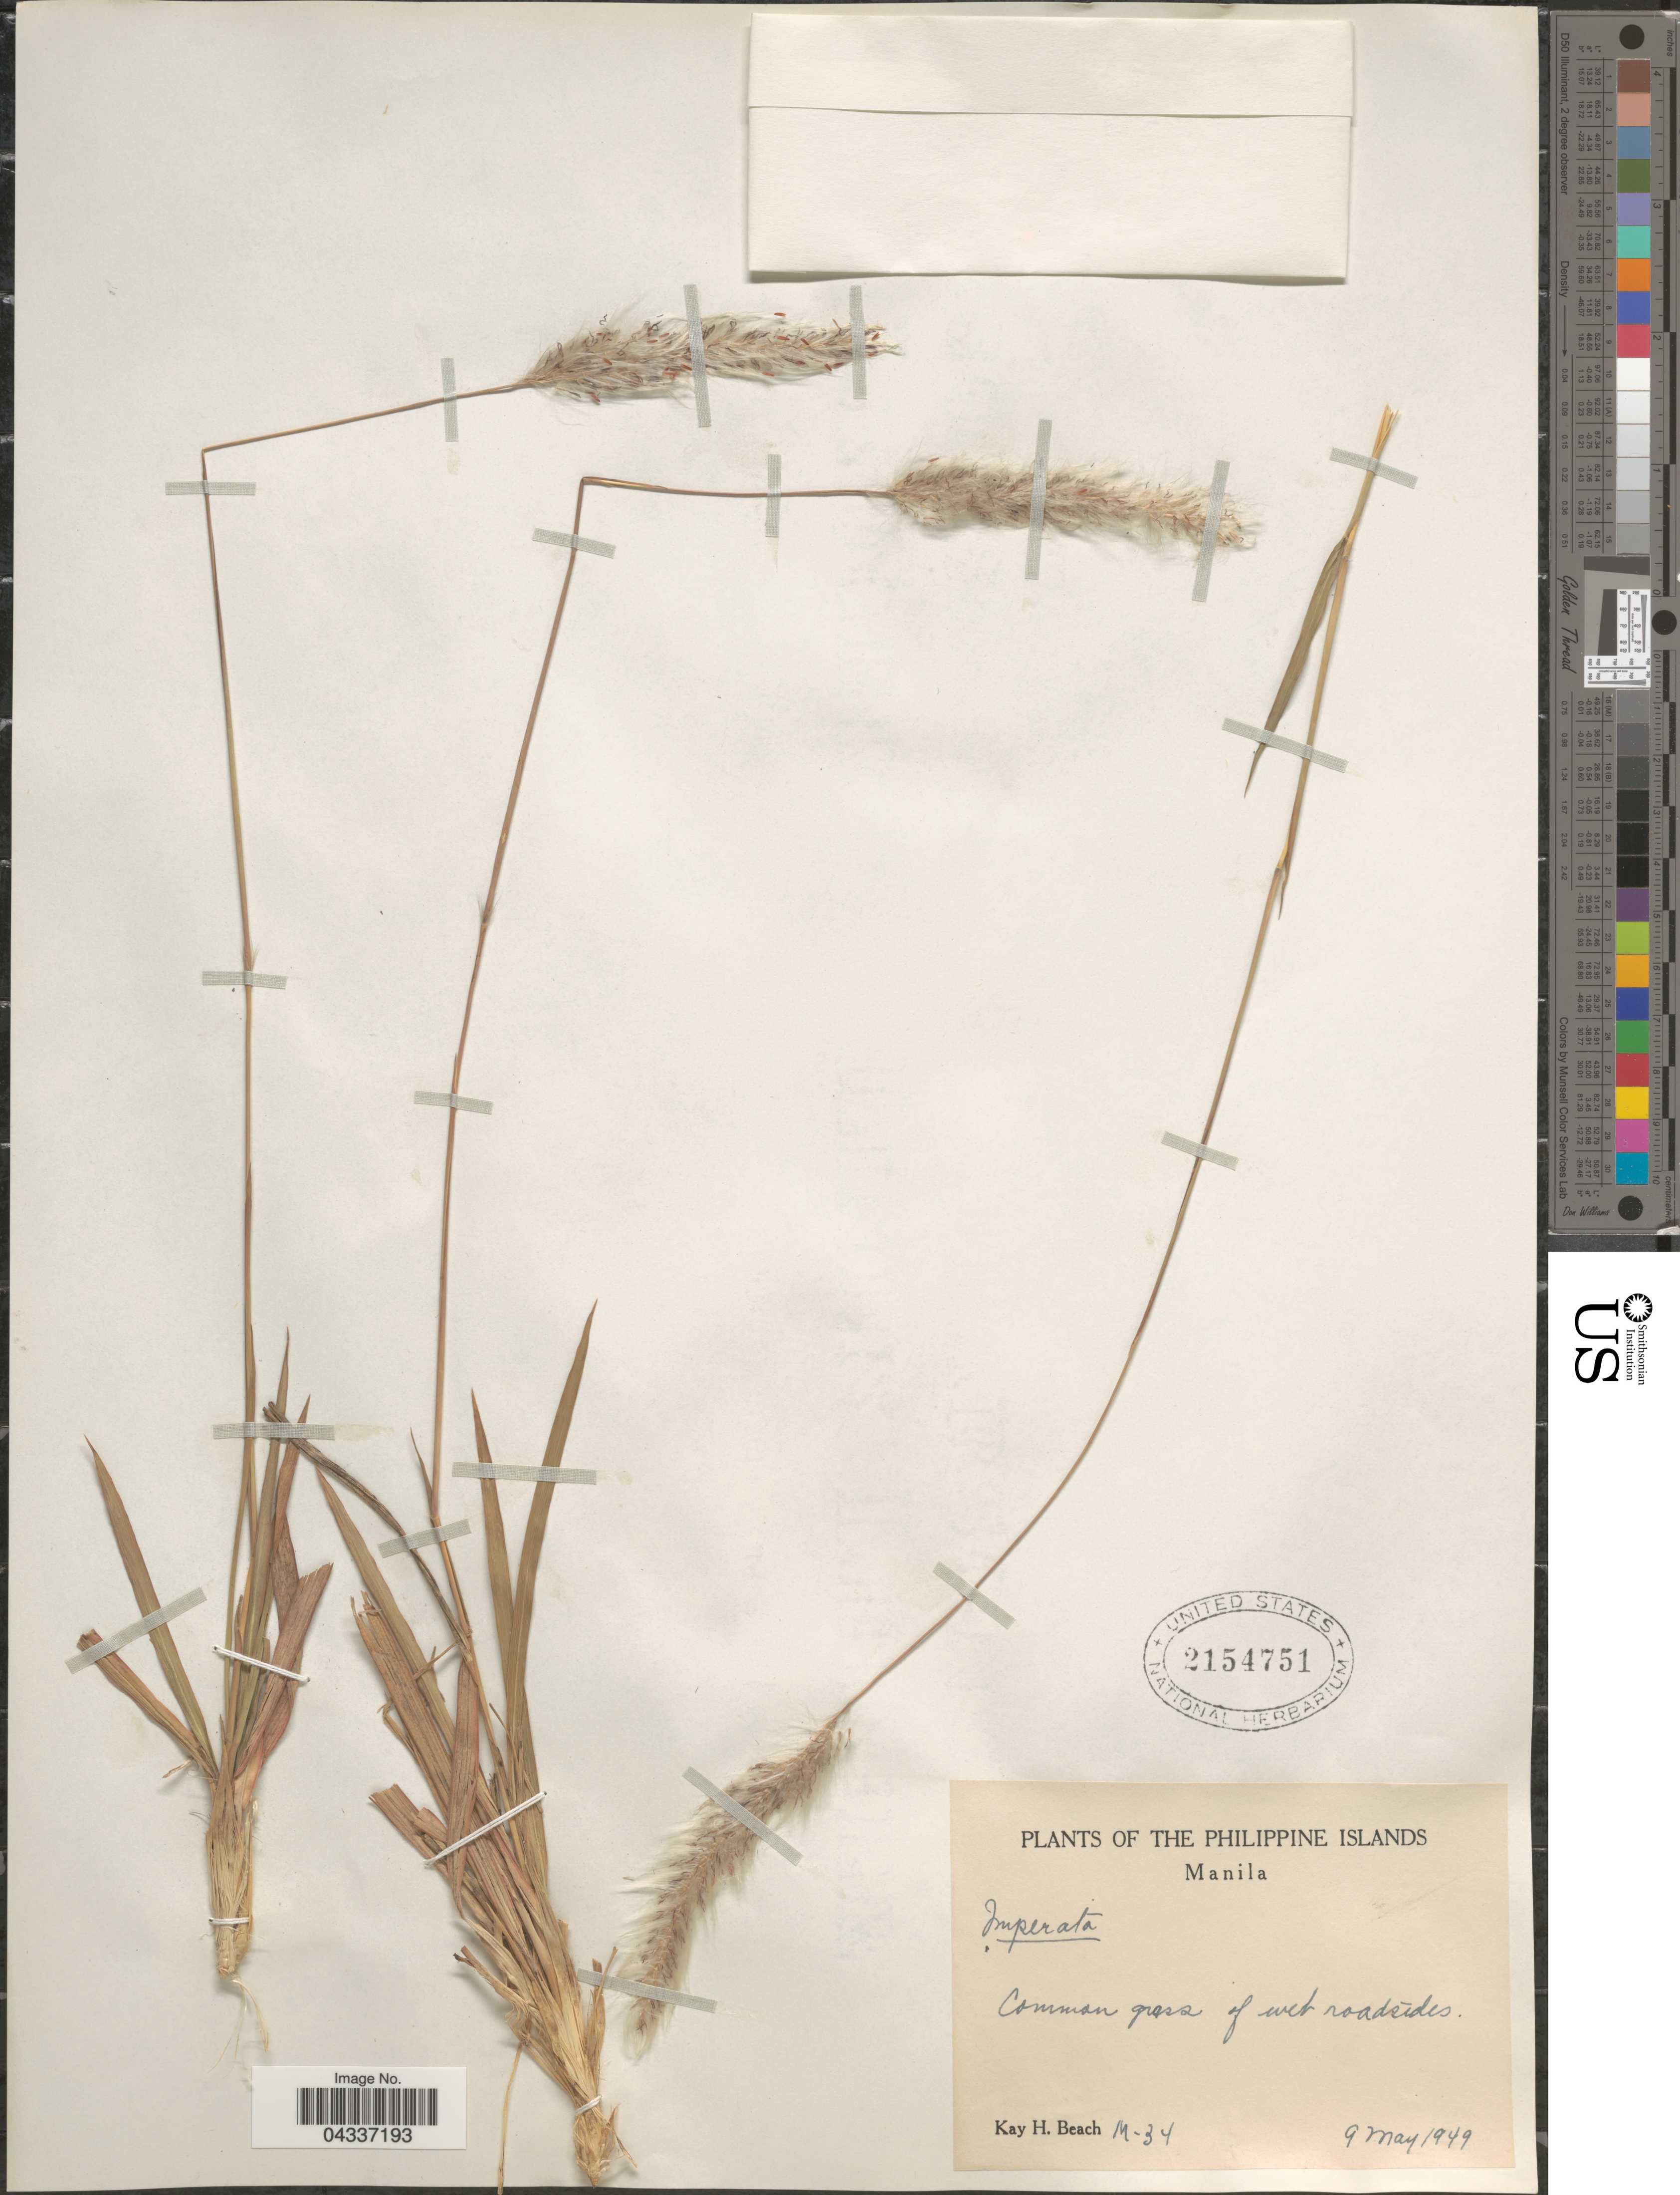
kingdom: Plantae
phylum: Tracheophyta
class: Liliopsida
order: Poales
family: Poaceae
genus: Imperata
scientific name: Imperata sp.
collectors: K. H. Beach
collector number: M-34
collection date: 1949-05-09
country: Philippines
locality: Manila.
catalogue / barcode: US 2154751